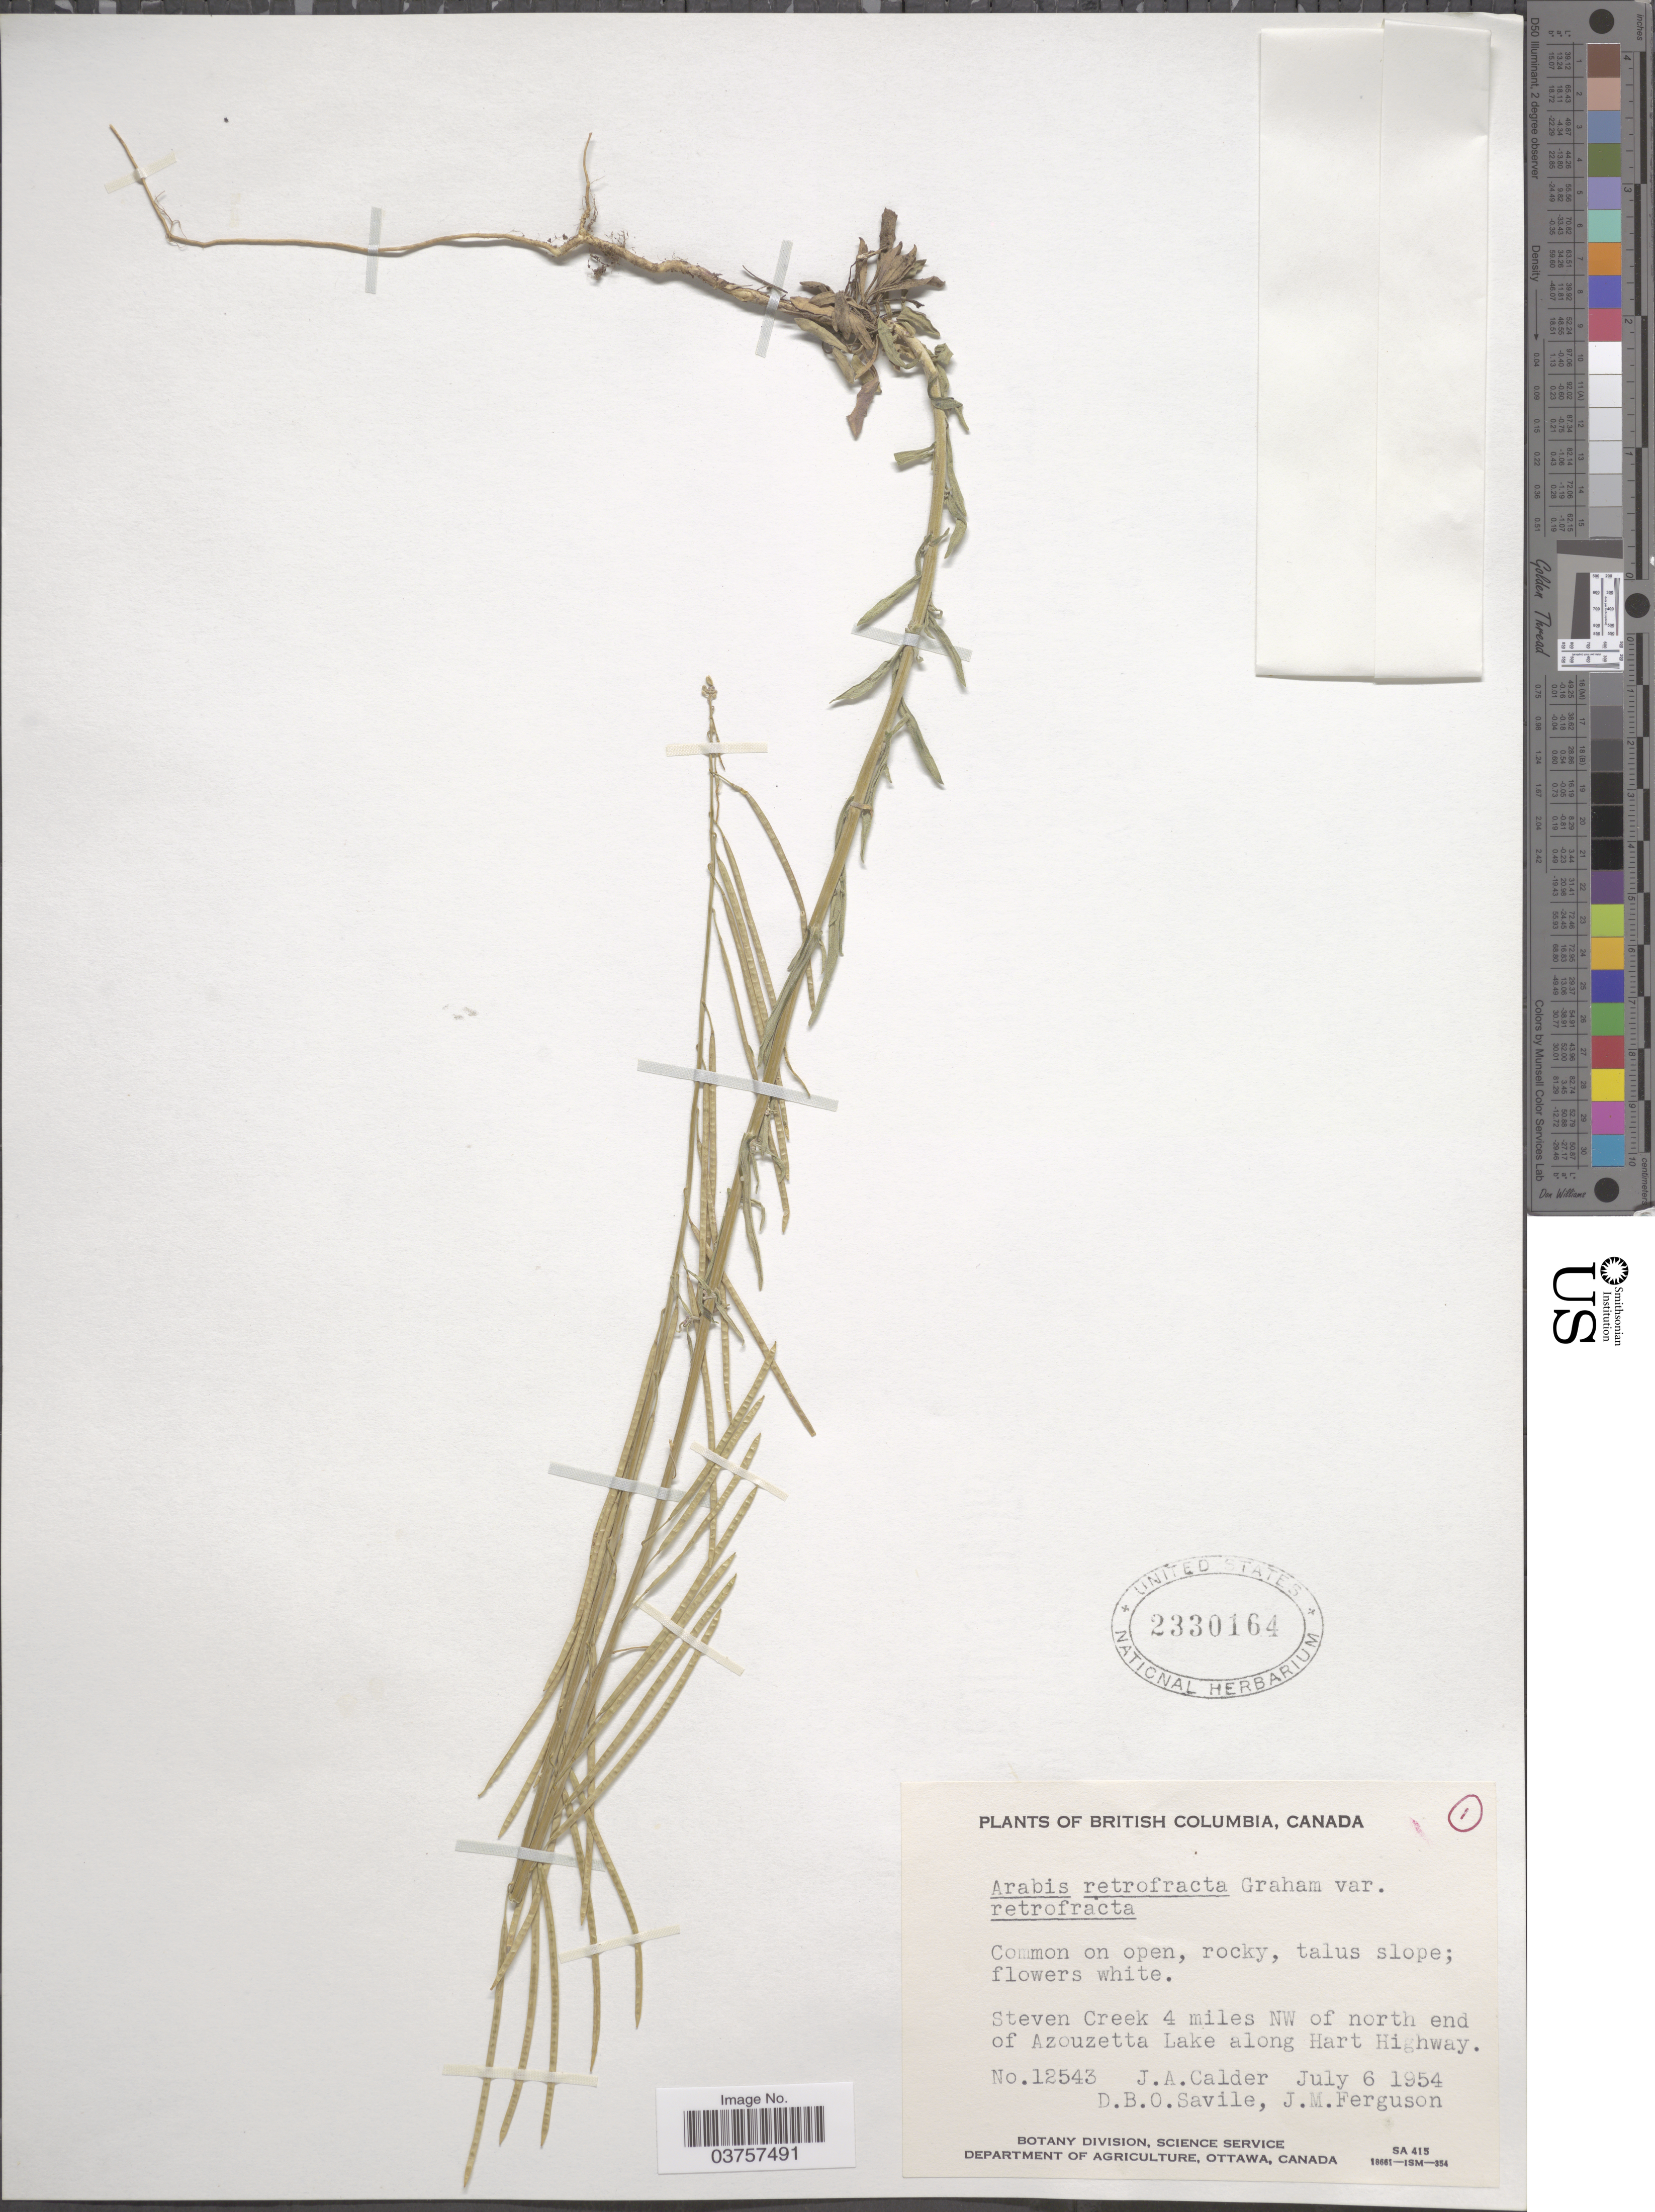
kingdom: Plantae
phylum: Tracheophyta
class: Magnoliopsida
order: Brassicales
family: Brassicaceae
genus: Arabis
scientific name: Arabis holboellii var. retrofracta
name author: Rydb.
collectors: J. A. Calder, D. Savile & J. M. Ferguson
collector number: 12543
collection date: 1954-07-06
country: Canada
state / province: British Columbia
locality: Steven Creek 4 miles NW of north end of Azouzetta Lake along Hart Highway.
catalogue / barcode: US 2330164